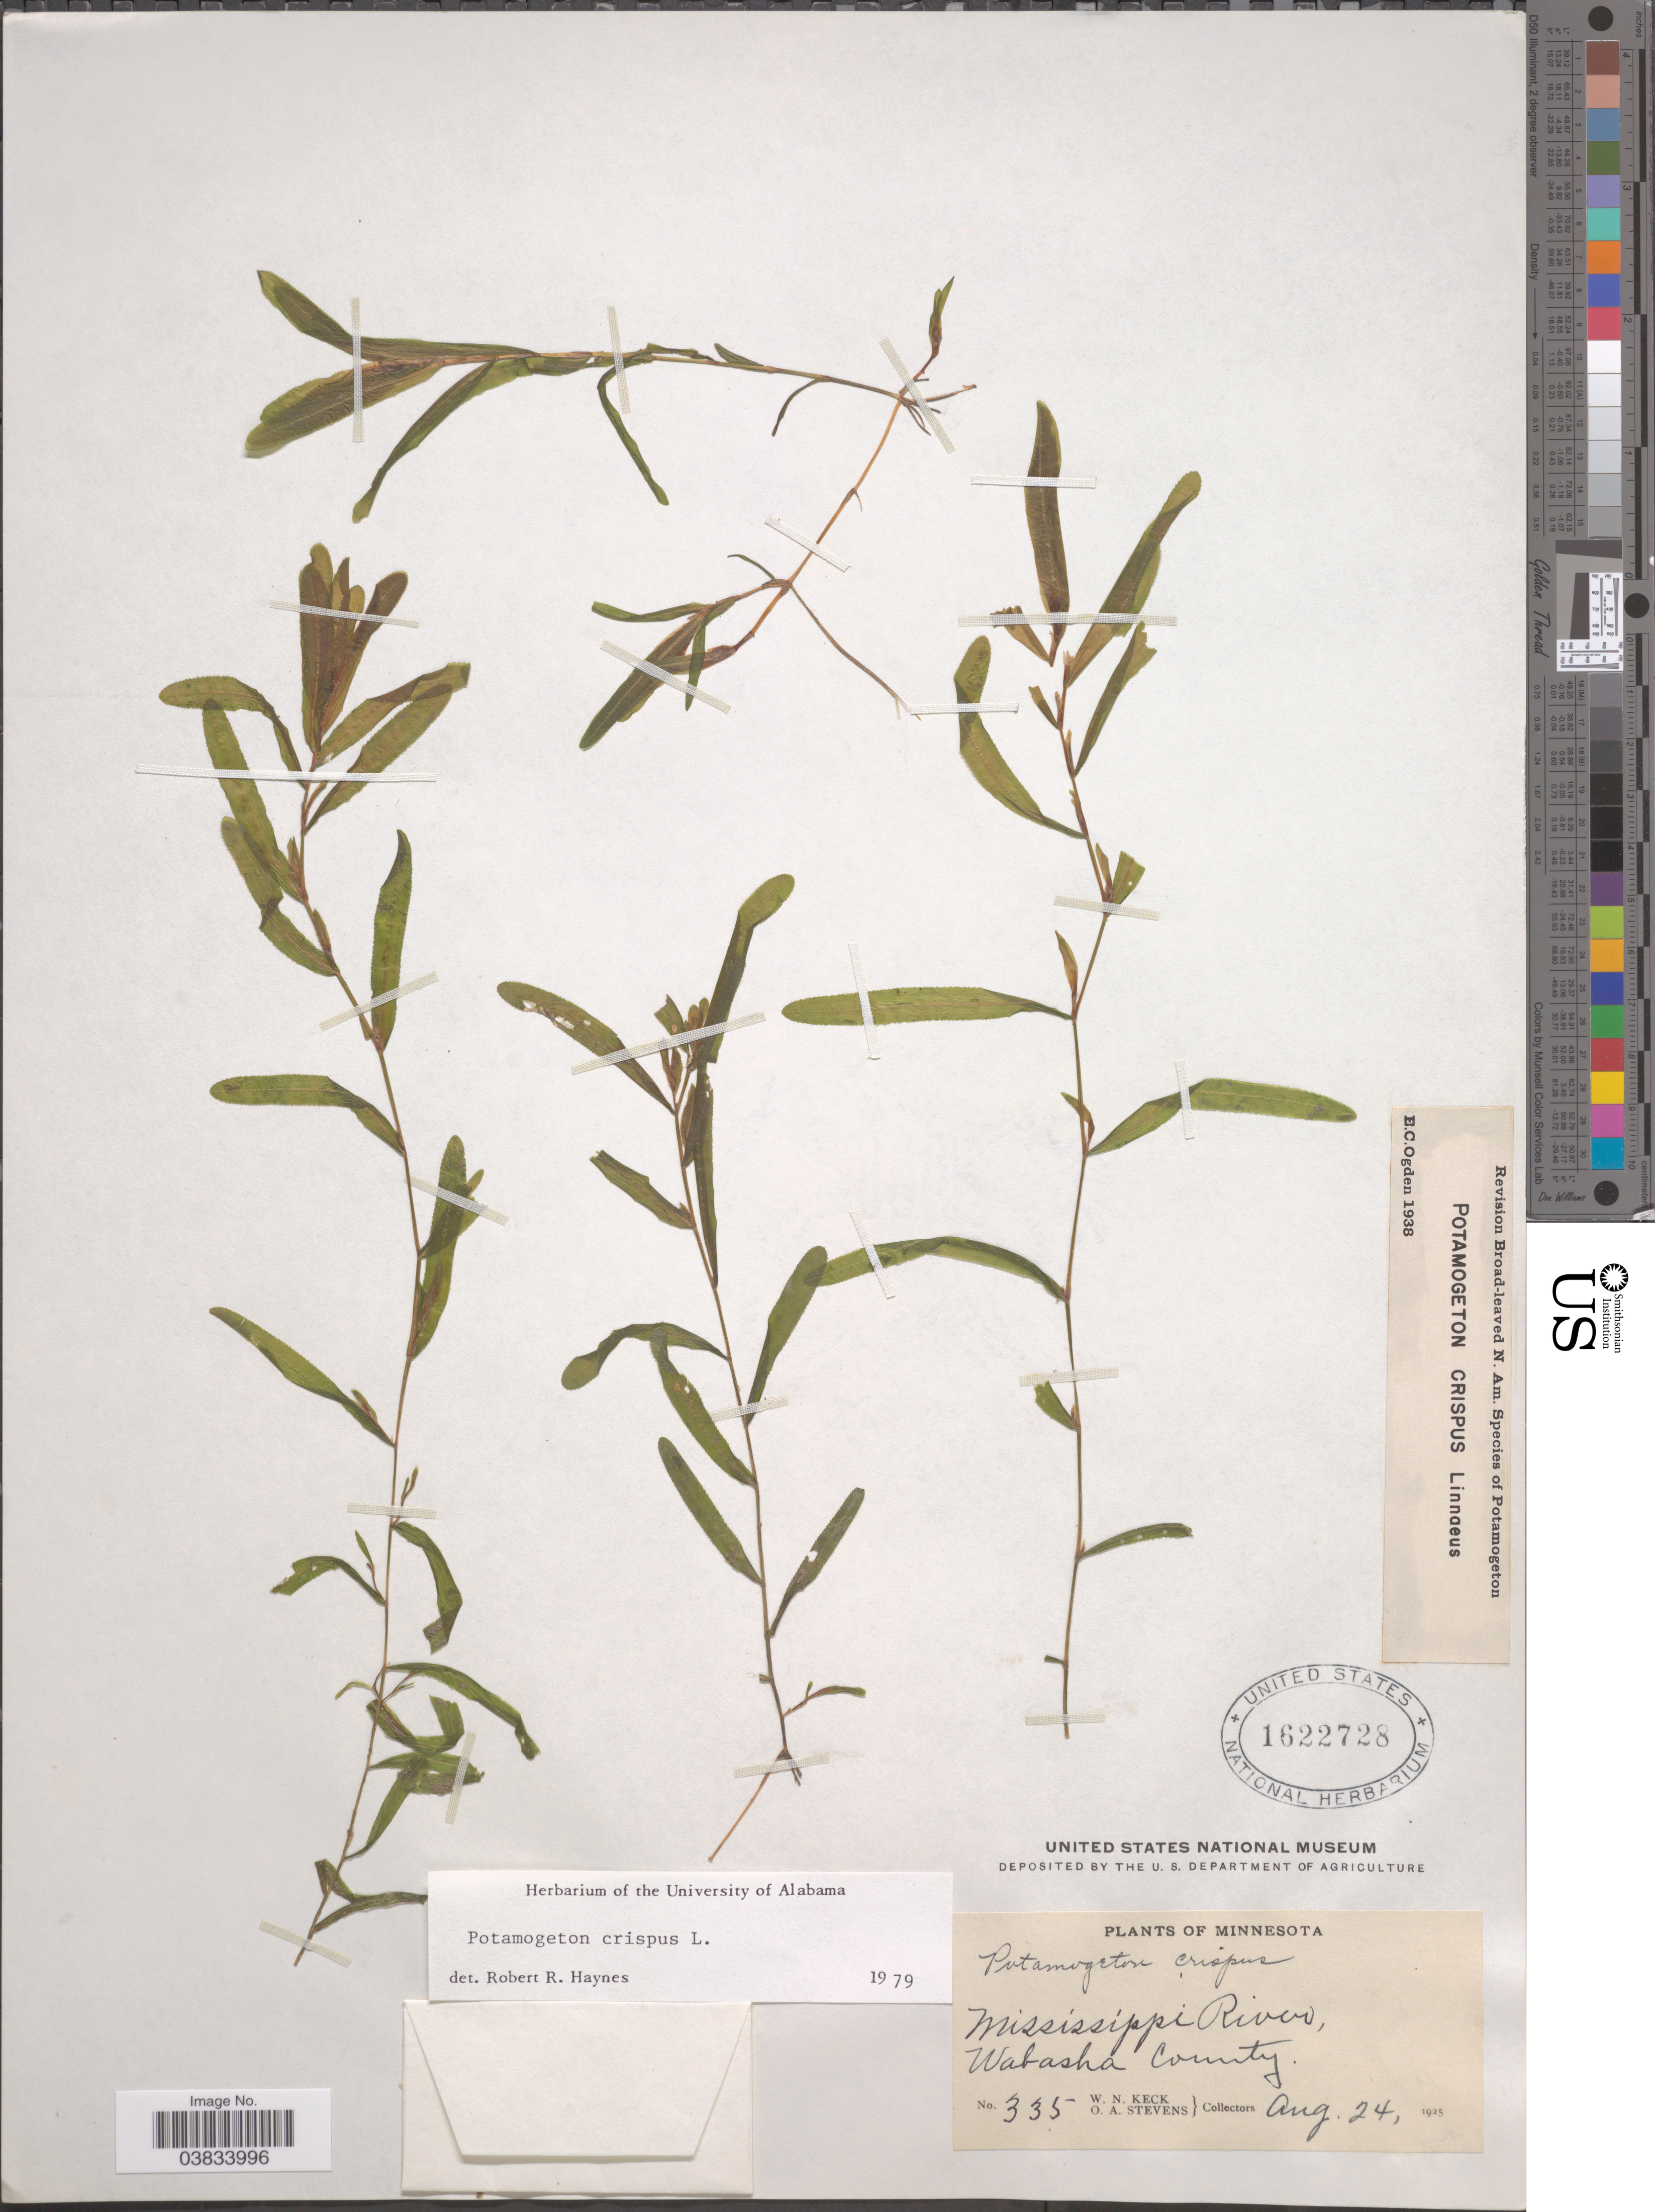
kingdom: Plantae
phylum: Tracheophyta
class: Liliopsida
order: Alismatales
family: Potamogetonaceae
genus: Potamogeton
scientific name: Potamogeton crispus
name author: L.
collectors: W. Keck & O. A. Stevens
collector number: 335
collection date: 1925-08-24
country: United States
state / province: Minnesota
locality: Mississippi River, Wabasha County.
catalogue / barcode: US 1622728